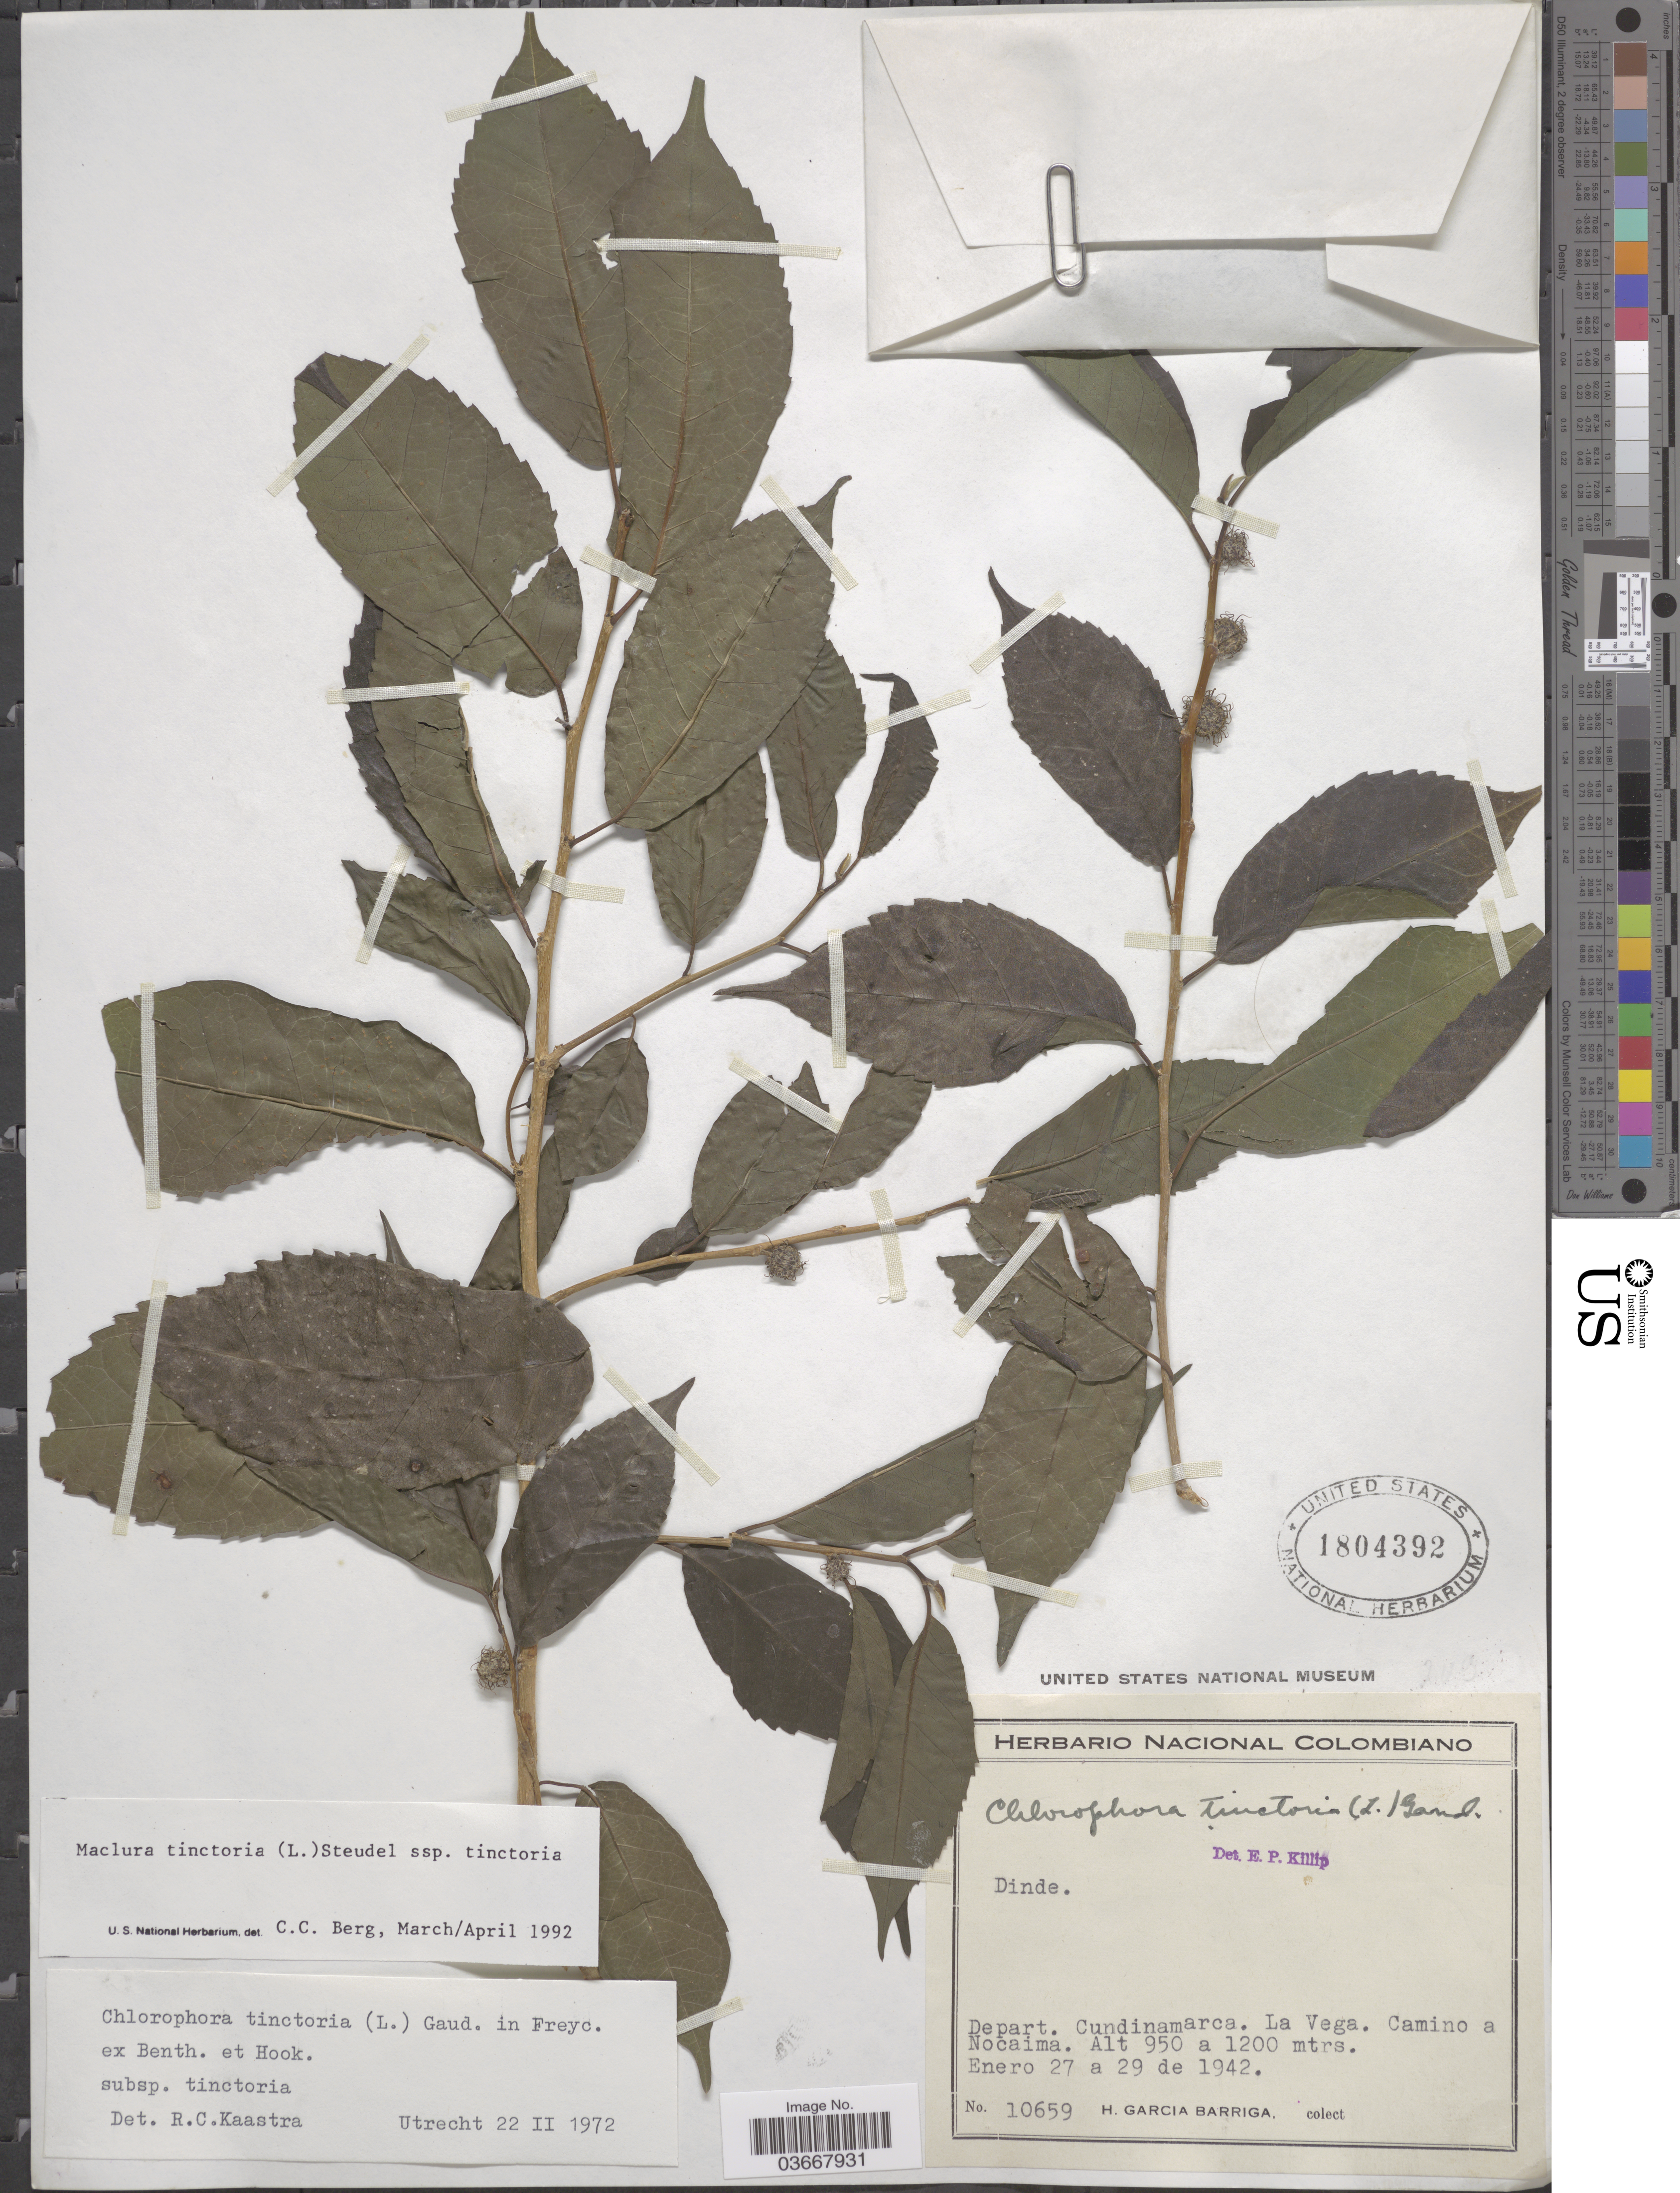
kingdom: Plantae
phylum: Tracheophyta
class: Magnoliopsida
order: Rosales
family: Moraceae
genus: Maclura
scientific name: Maclura tinctoria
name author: (L.) D. Don ex Steud.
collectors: H. García Barriga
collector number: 10659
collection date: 1942-01-27/1942-01-29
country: Colombia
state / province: Cundinamarca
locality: Depart. Cundinamarca. La Vega. Camino a Nocaima.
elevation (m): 950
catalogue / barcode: US 1804392